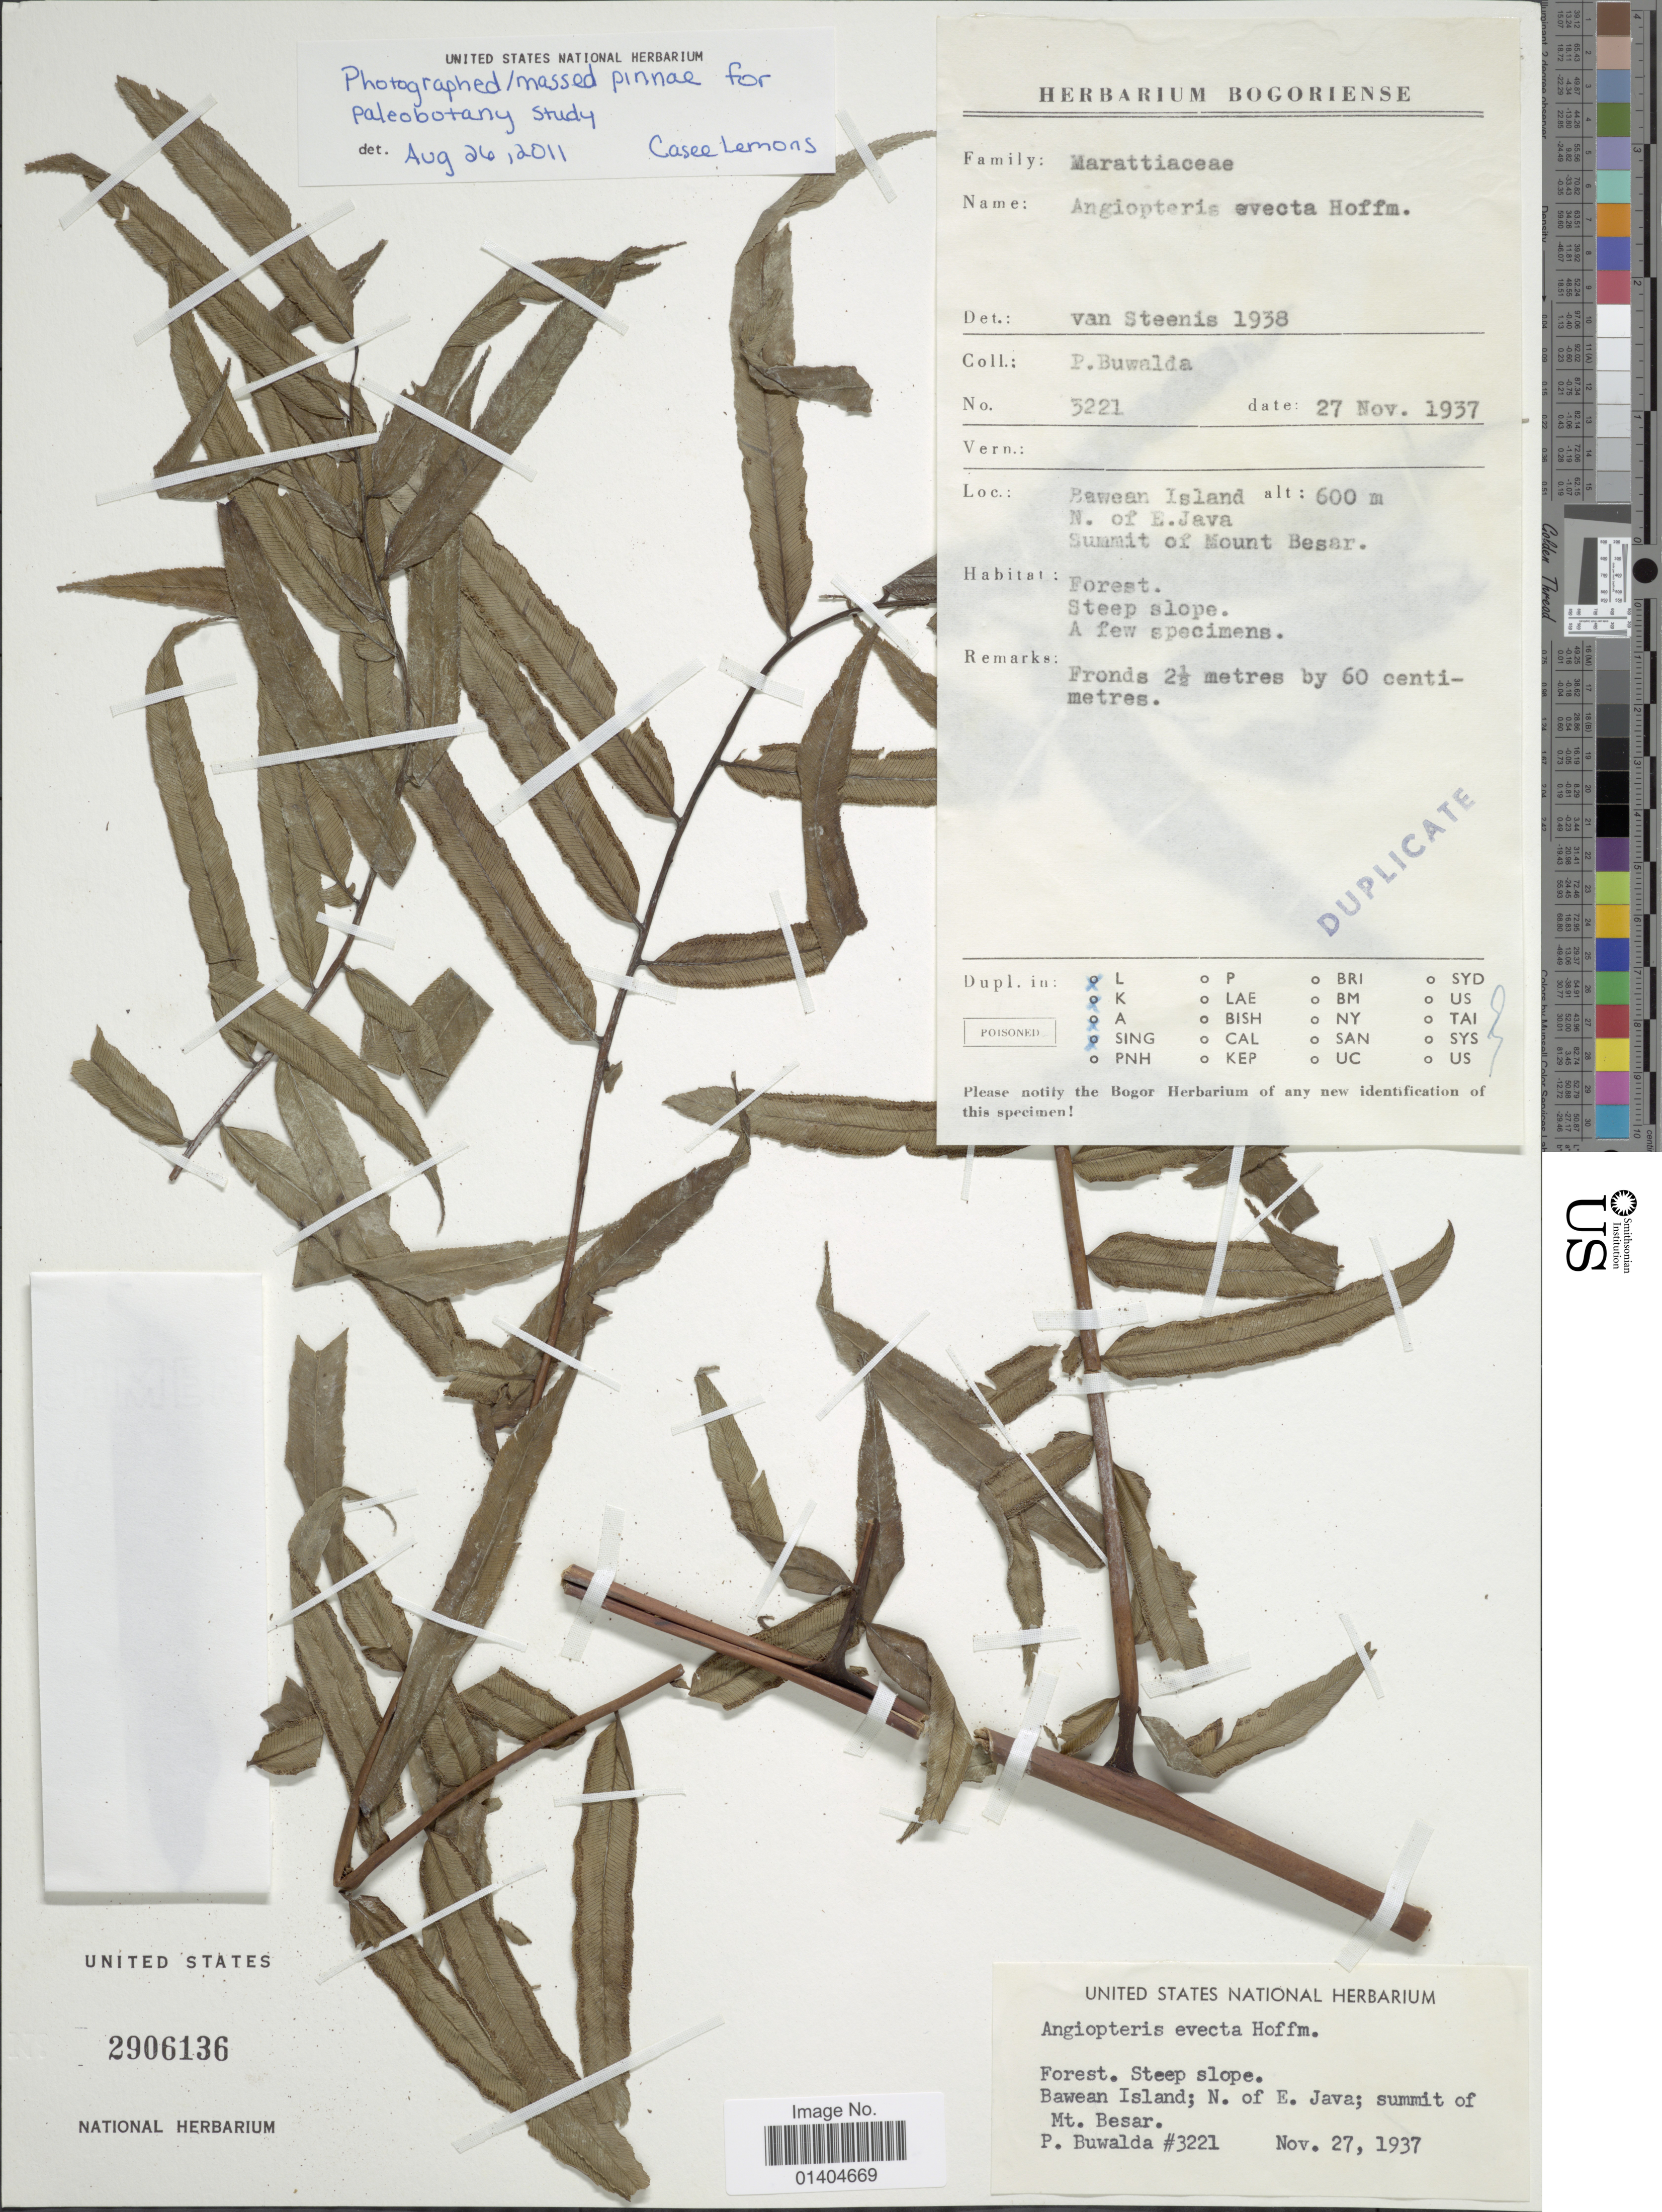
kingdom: Plantae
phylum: Tracheophyta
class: Polypodiopsida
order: Marattiales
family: Marattiaceae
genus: Angiopteris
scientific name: Angiopteris evecta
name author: (G. Forst.) Hoffm.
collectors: P. Buwalda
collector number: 3221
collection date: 1937-11-27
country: Indonesia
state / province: Java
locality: Bawean Island; N. of E. Java; summit of Mt. Besar.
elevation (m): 600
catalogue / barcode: US 2906136